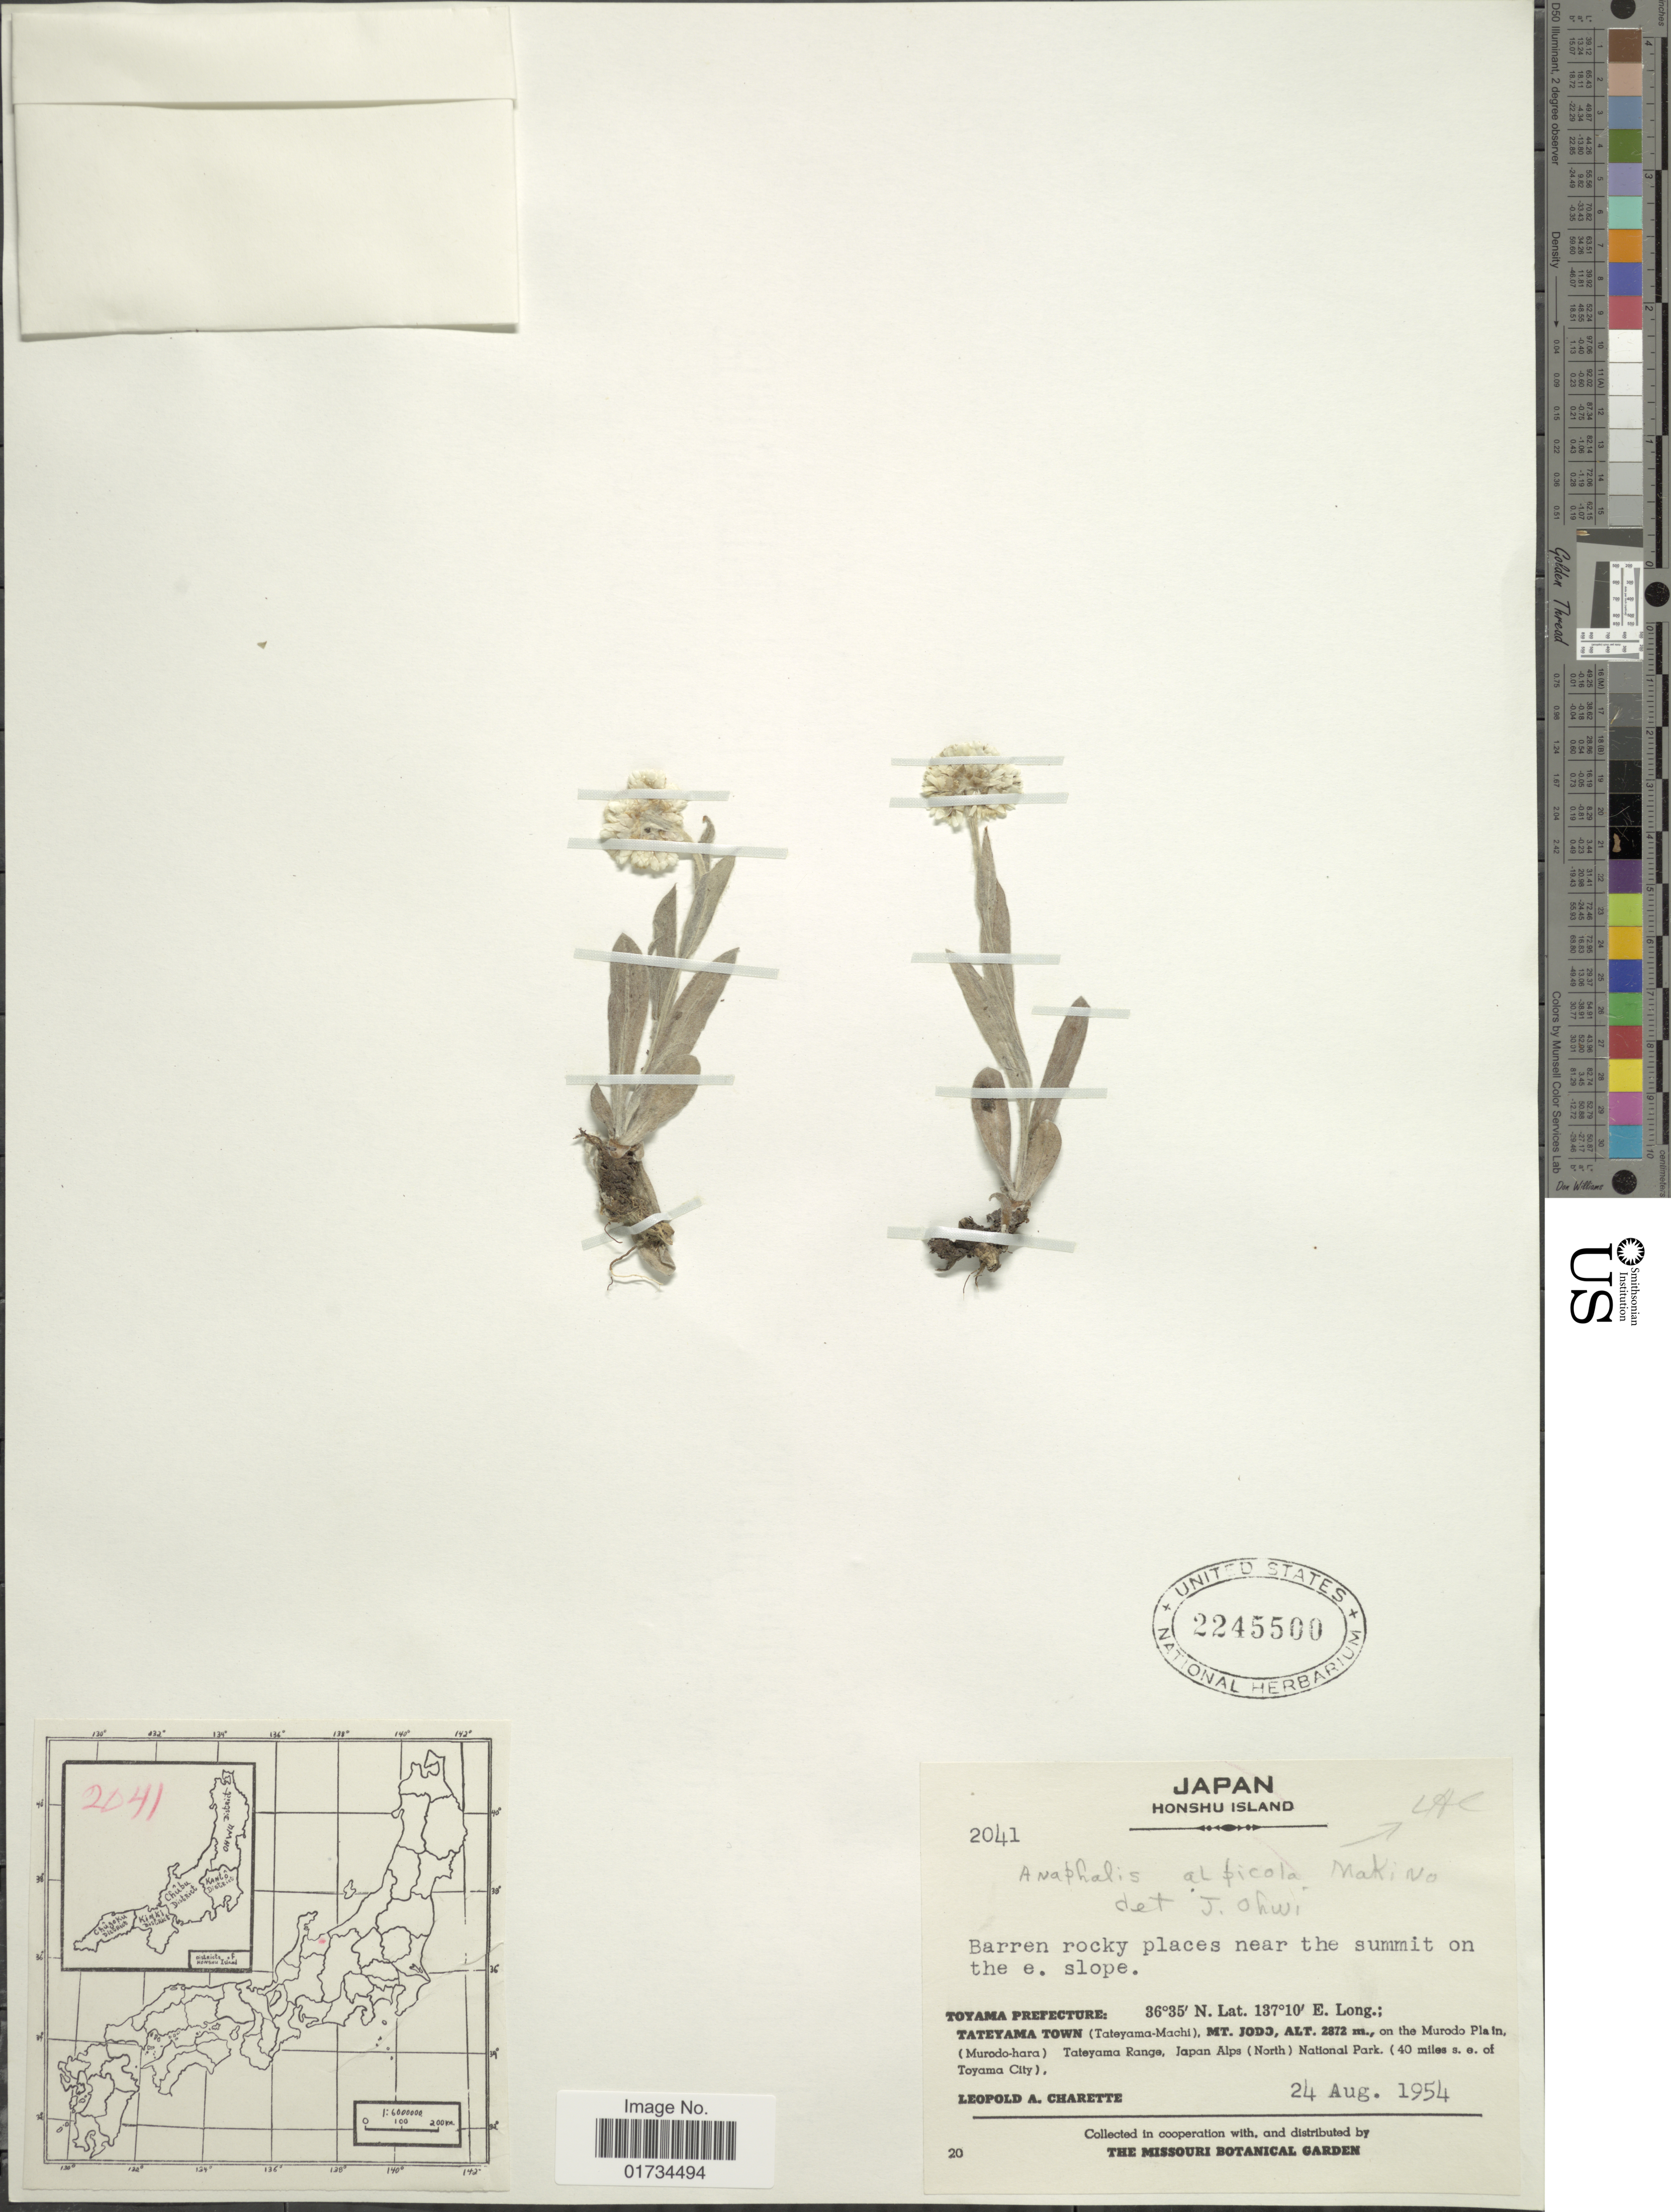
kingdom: Plantae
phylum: Tracheophyta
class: Magnoliopsida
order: Asterales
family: Asteraceae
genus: Anaphalis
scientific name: Anaphalis alpicola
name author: Makino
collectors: L. A. Charette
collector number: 2041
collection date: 1954-08-24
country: Japan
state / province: Toyama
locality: Japan. Honshu Island. Barren rocky places near the summit on the e. slope. Toyama Prefecture. Tateyama Town (Tateyama-Machi), Mt. Jodo, on the Murodo Plain, (Murodo-hara) Tateyama Range, Japan Alps (North) National Park (40 miles s. e. of Toyama City)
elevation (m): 2872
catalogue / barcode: US 2245500